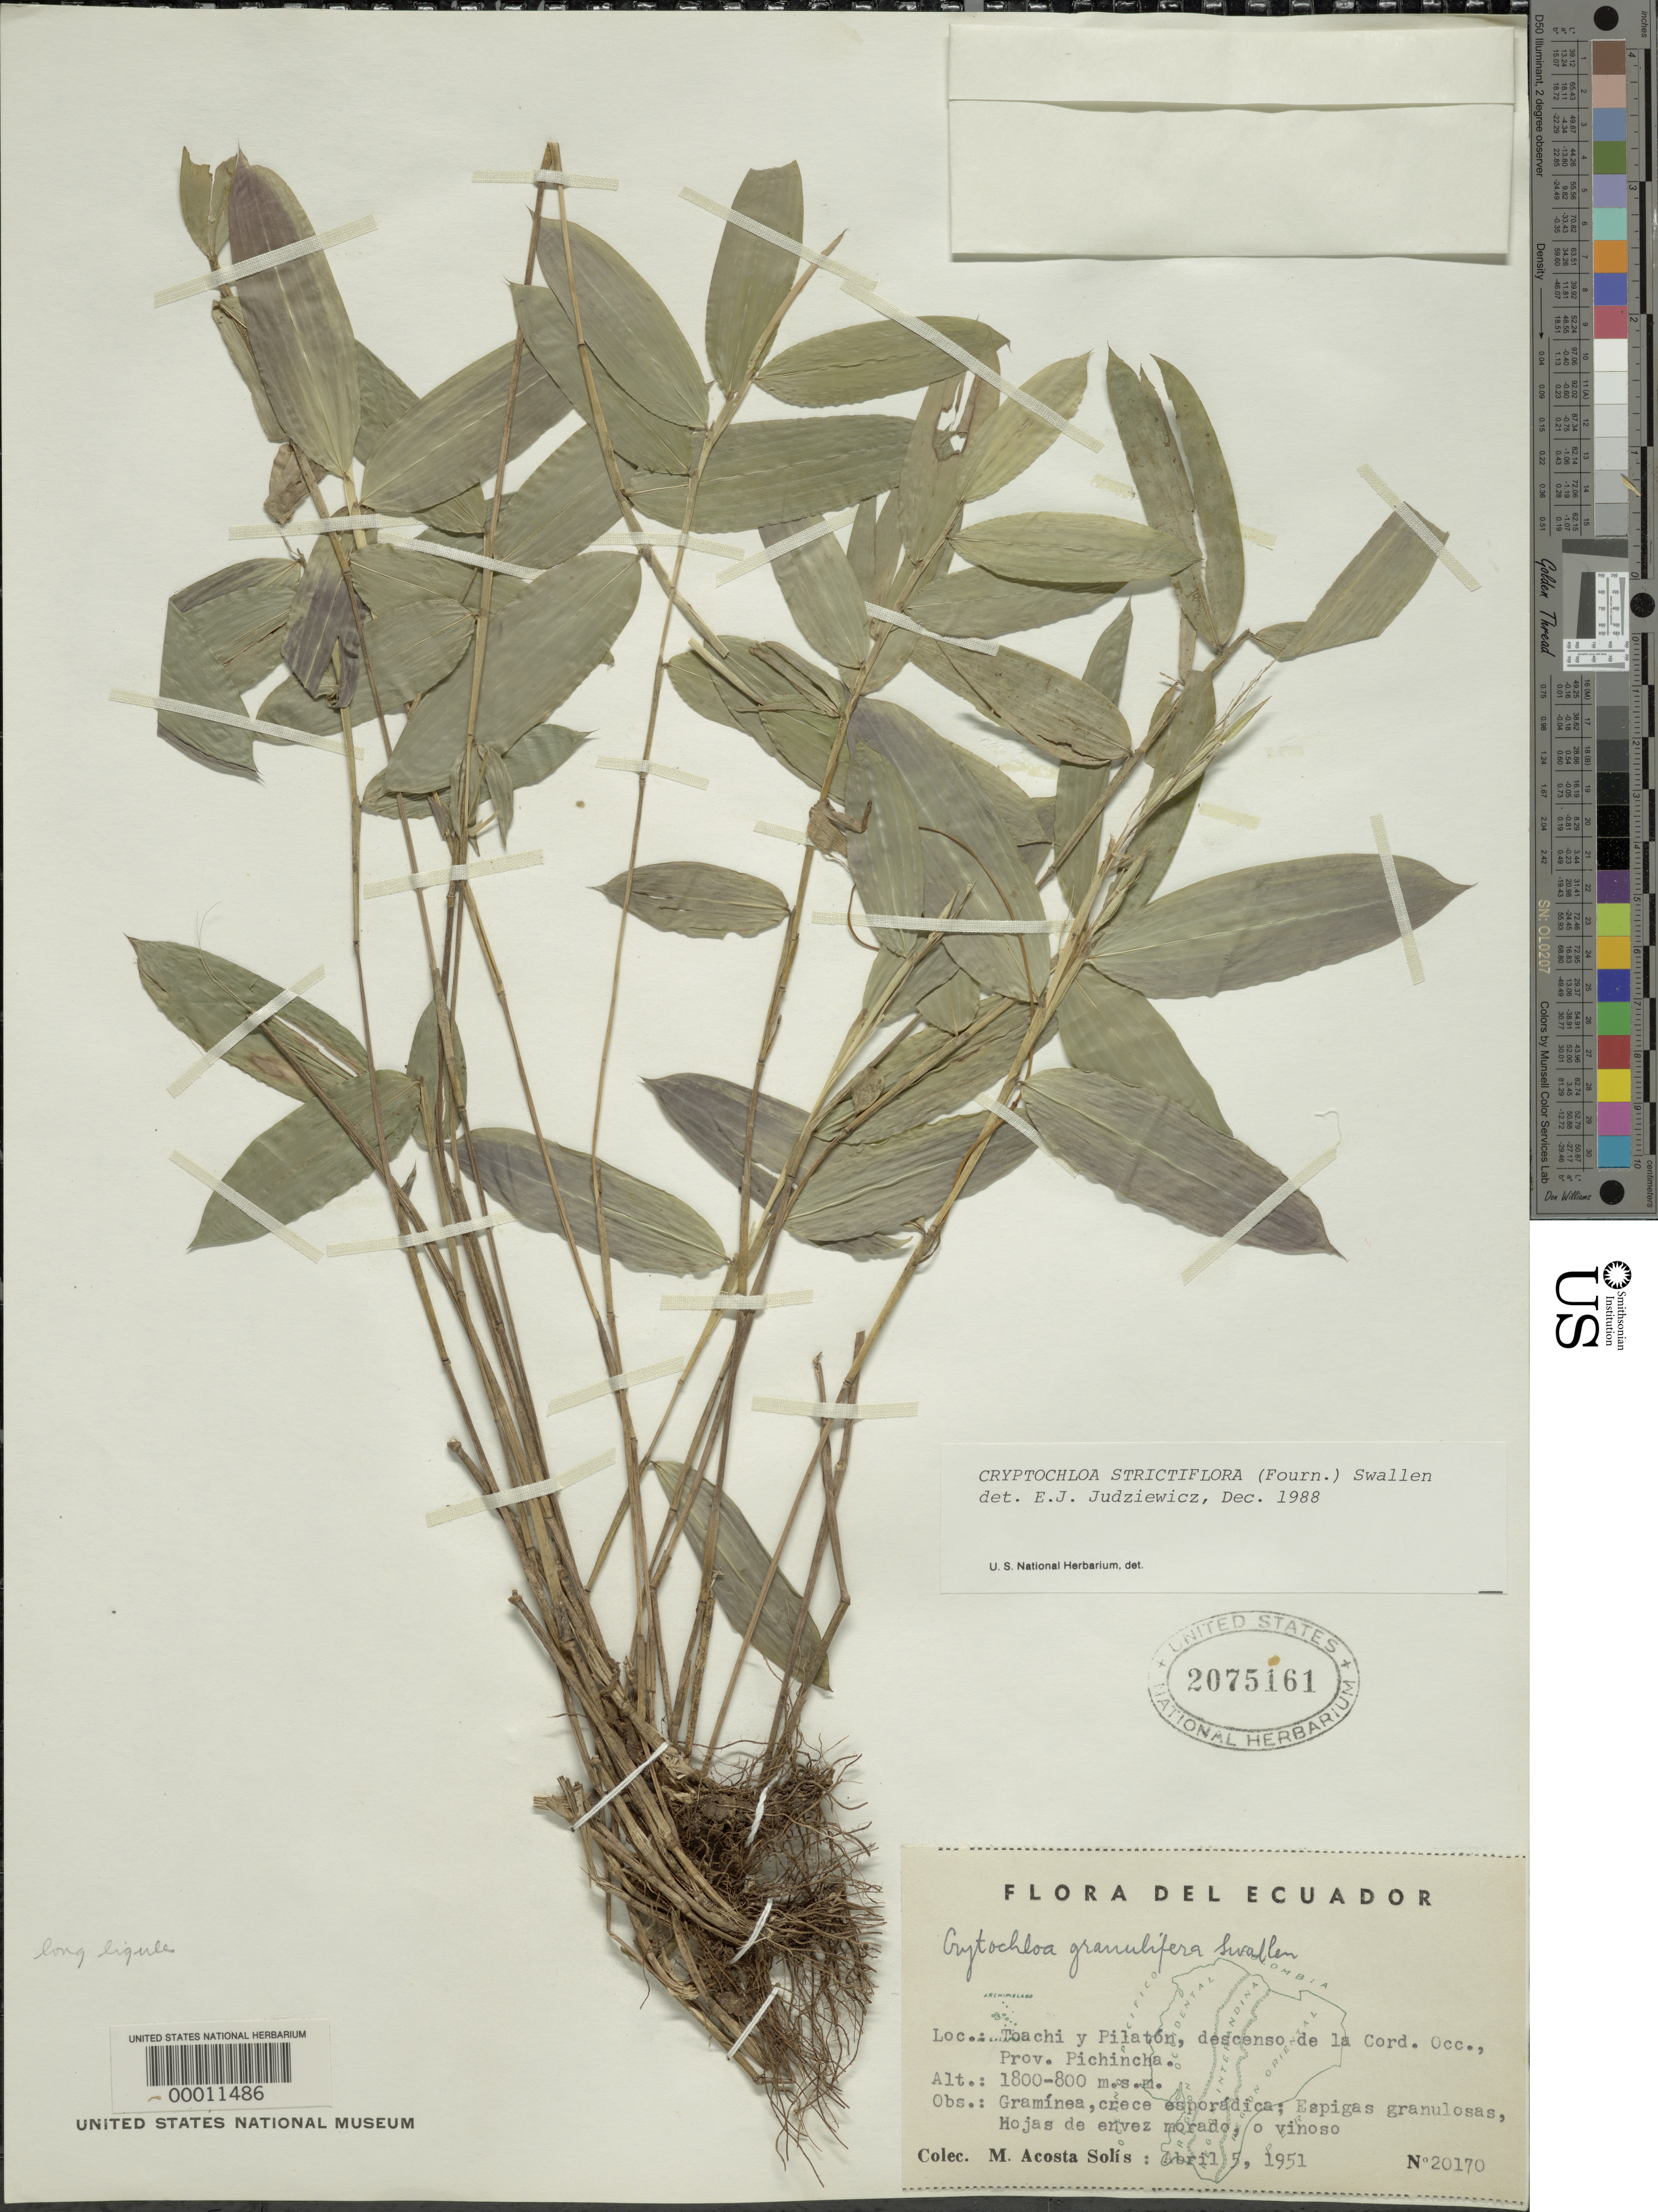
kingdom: Plantae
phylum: Tracheophyta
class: Liliopsida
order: Poales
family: Poaceae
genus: Cryptochloa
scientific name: Cryptochloa strictiflora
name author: (E. Fourn.) Swallen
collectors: M. Acosta Solis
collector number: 20170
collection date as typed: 05 Apr 1951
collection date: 1951-04-05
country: Ecuador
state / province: Pichincha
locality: Toachi, pilaton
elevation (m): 800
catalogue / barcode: US 2075161